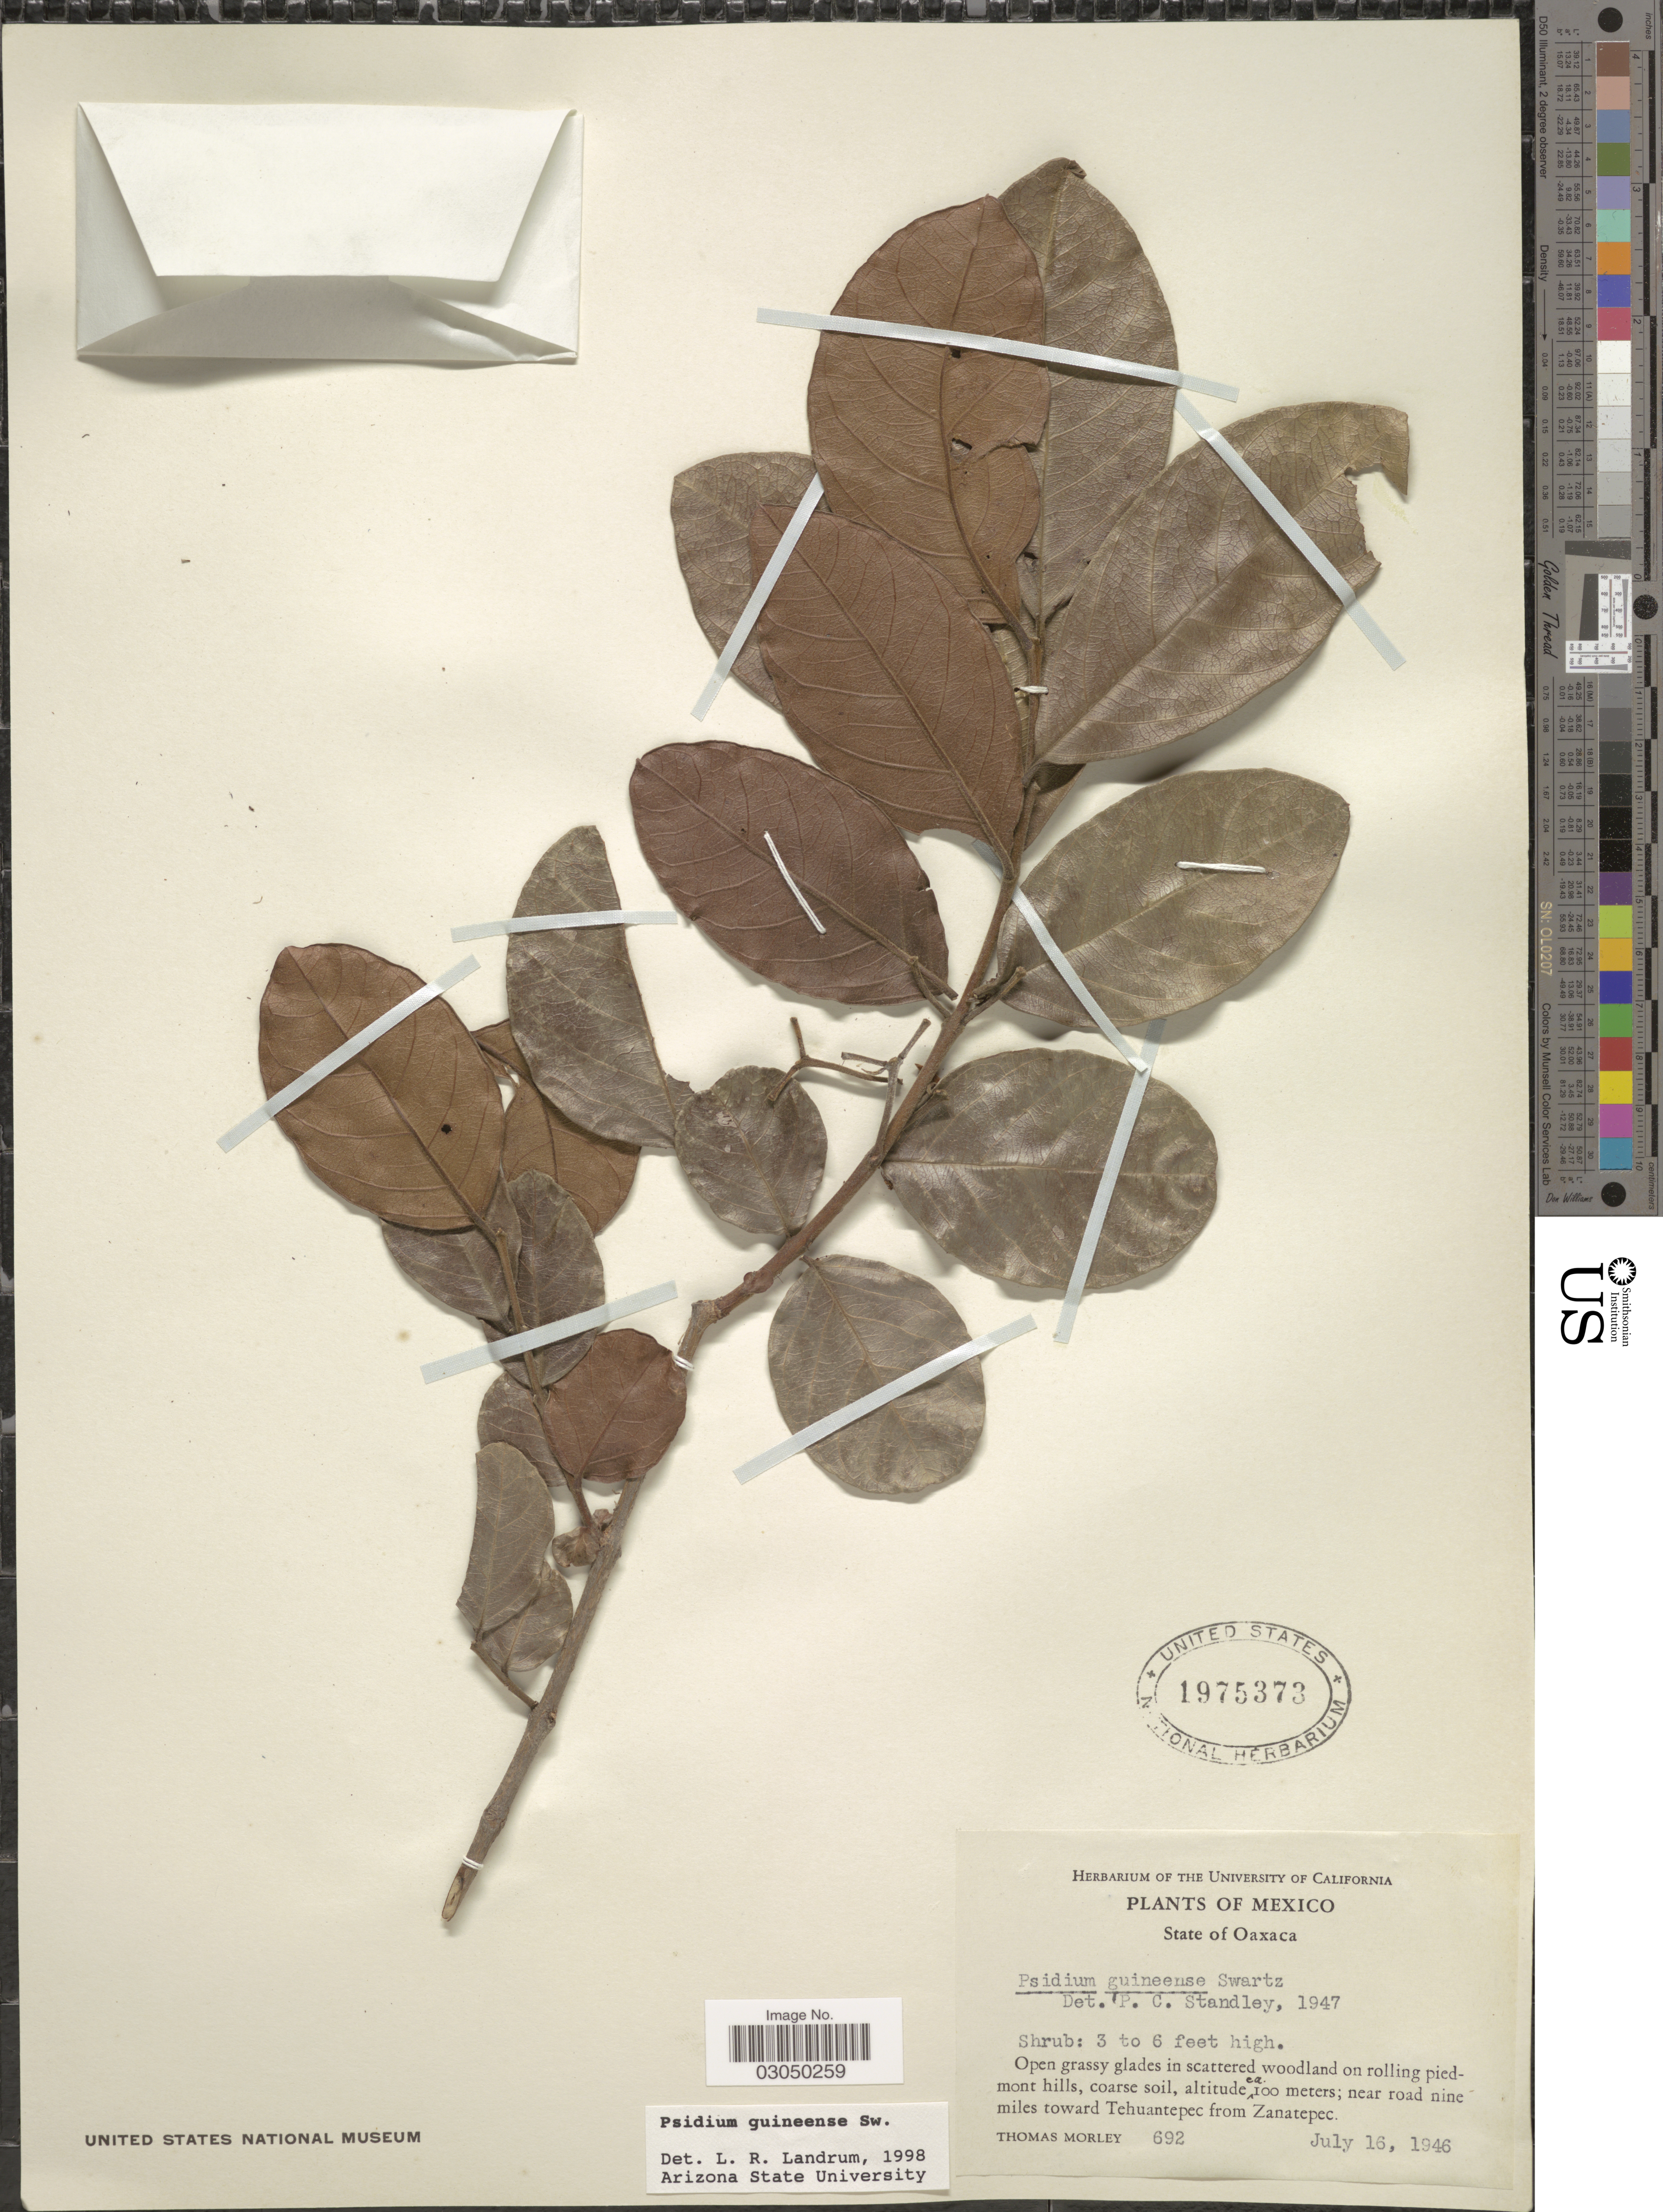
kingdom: Plantae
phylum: Tracheophyta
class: Magnoliopsida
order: Myrtales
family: Myrtaceae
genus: Psidium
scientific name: Psidium guineense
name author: Sw.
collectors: T. Morley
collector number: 692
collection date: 1946-07-16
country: Mexico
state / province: Oaxaca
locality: State of Oaxaca. Open grassy glades in scattered woodland on rolling piedmont hills, coarse soil; near road nine miles toward Tehuantepec from Zanatepec.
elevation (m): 100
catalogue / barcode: US 1975373